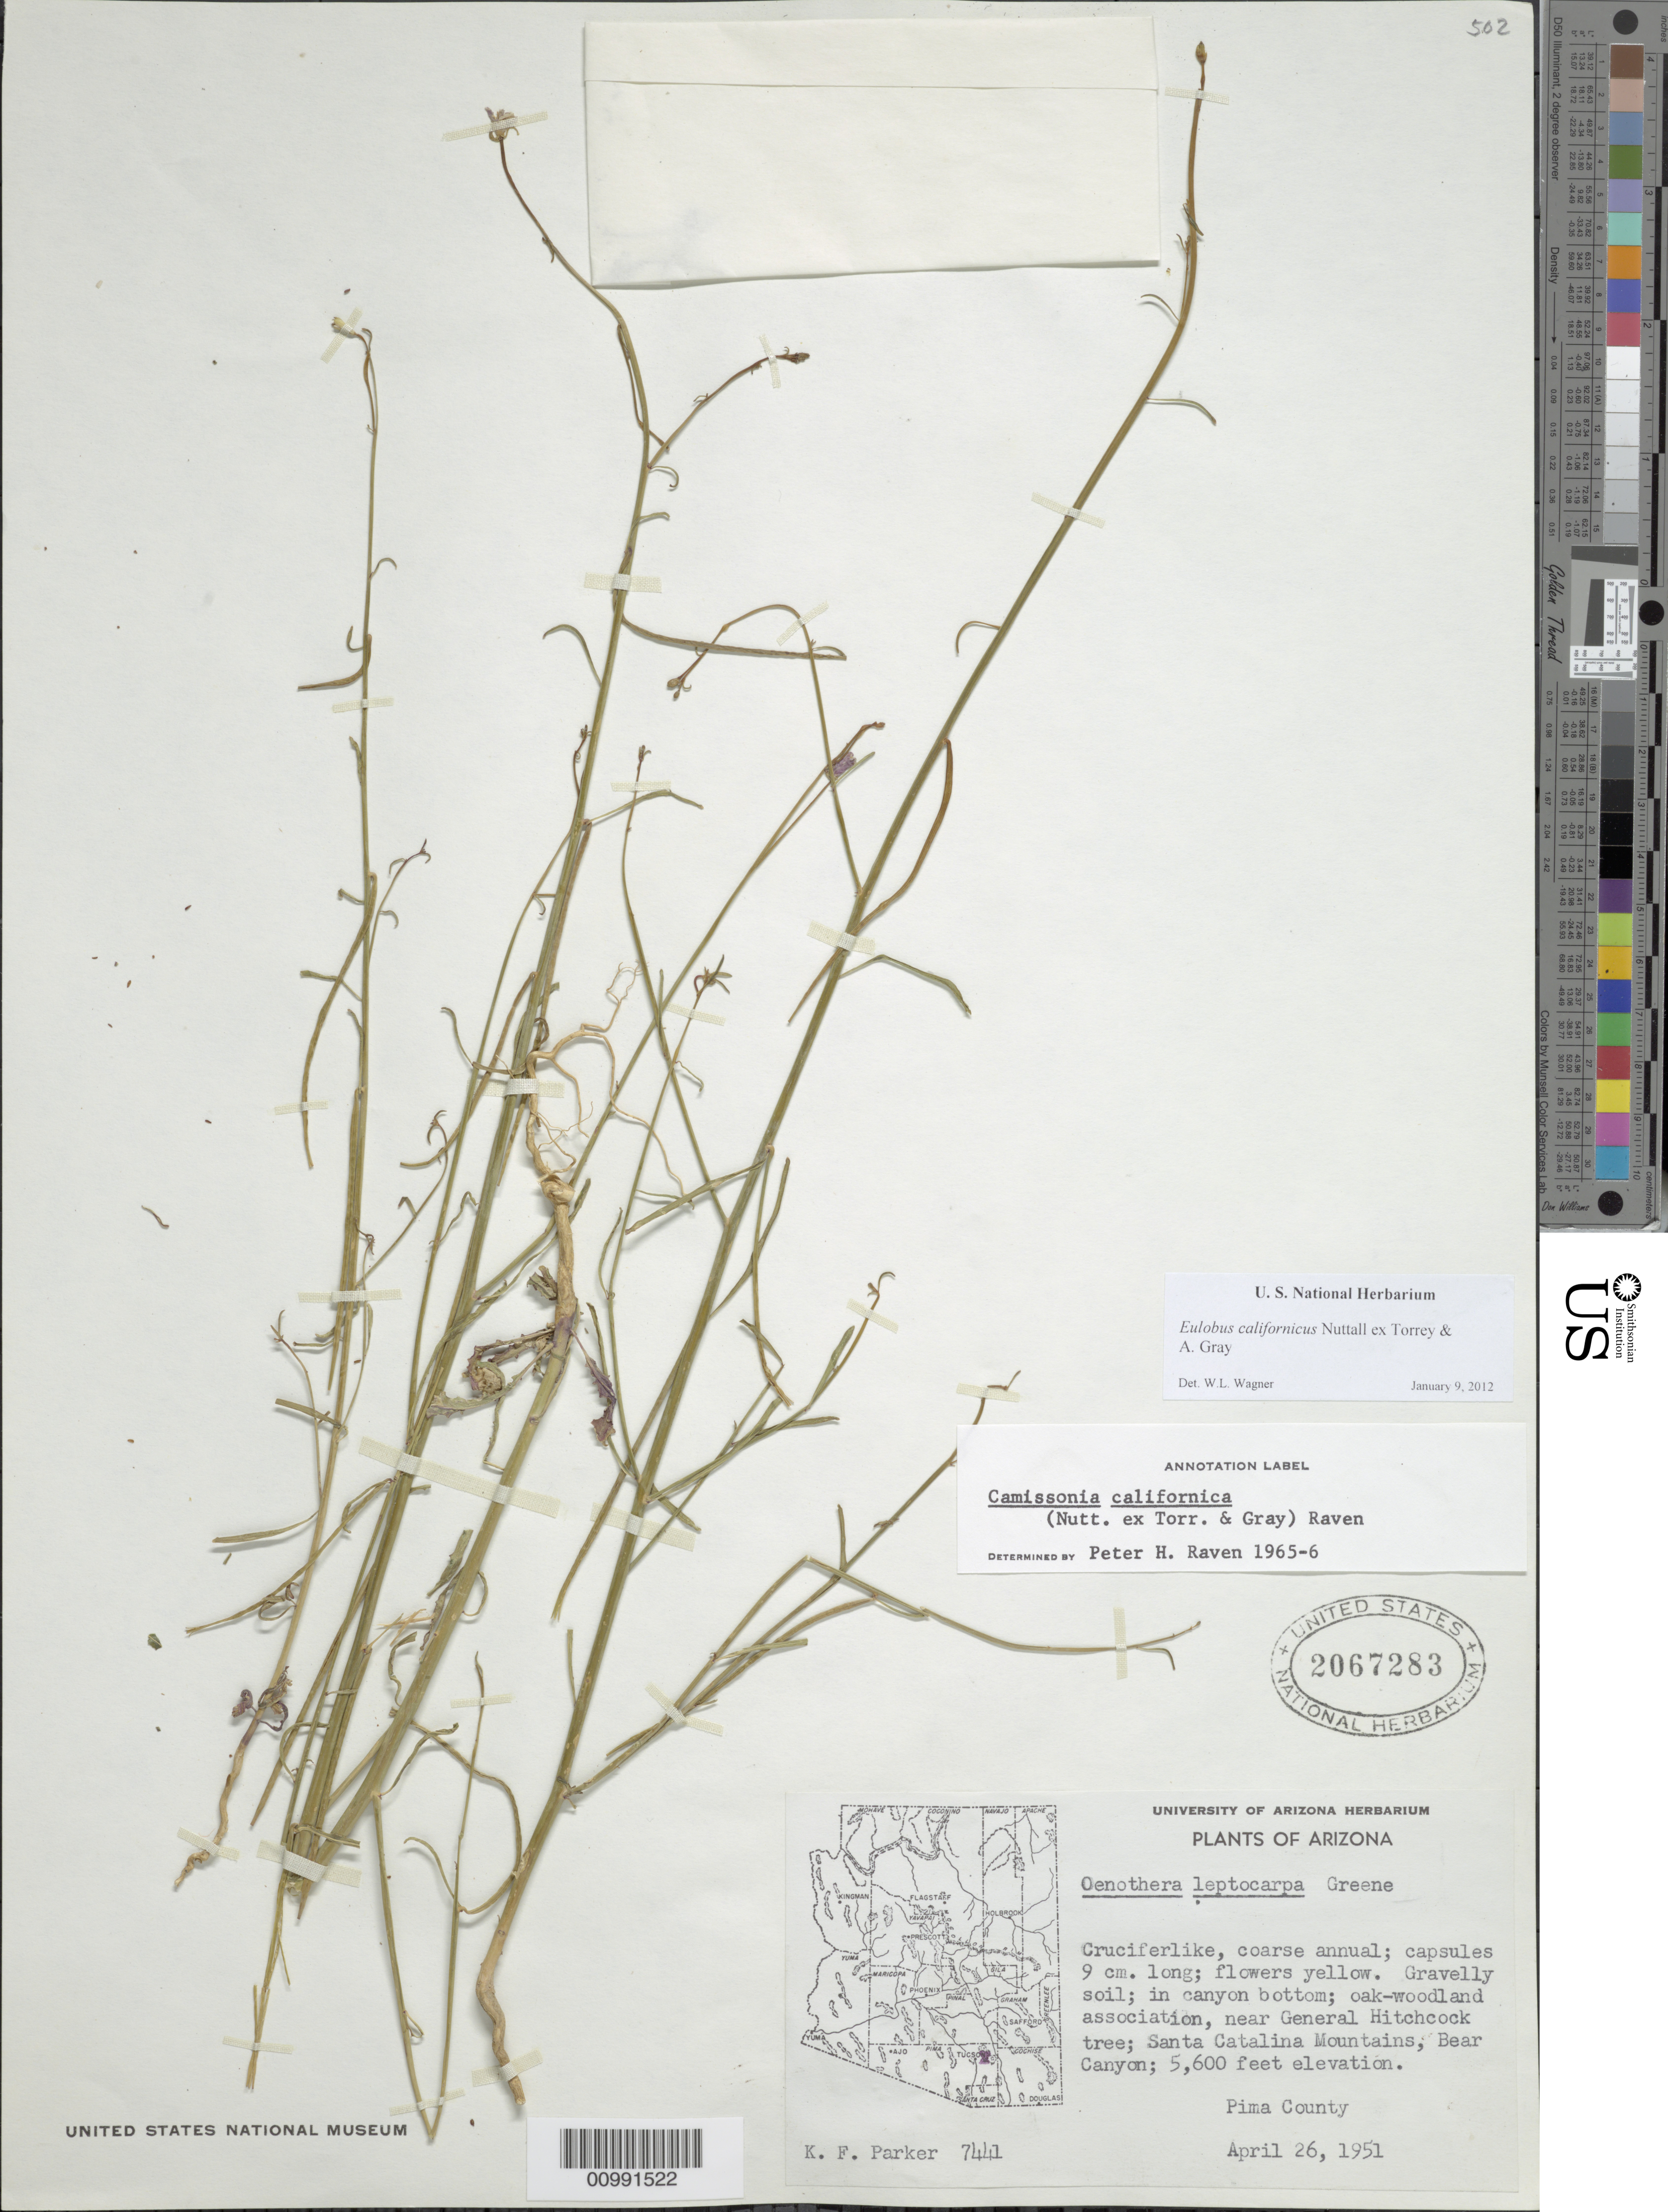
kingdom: Plantae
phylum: Tracheophyta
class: Magnoliopsida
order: Myrtales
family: Onagraceae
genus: Eulobus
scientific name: Eulobus californicus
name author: Nutt. ex Torr. & A. Gray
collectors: K. F. Parker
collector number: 7441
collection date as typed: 26 Apr 1951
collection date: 1951-04-26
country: United States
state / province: Arizona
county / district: Pima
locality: Gravelly soil in canyon bottom. Near General Hitchcock Tree, Santa Catalina Mountains, Bear Canyon.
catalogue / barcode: US 2067283